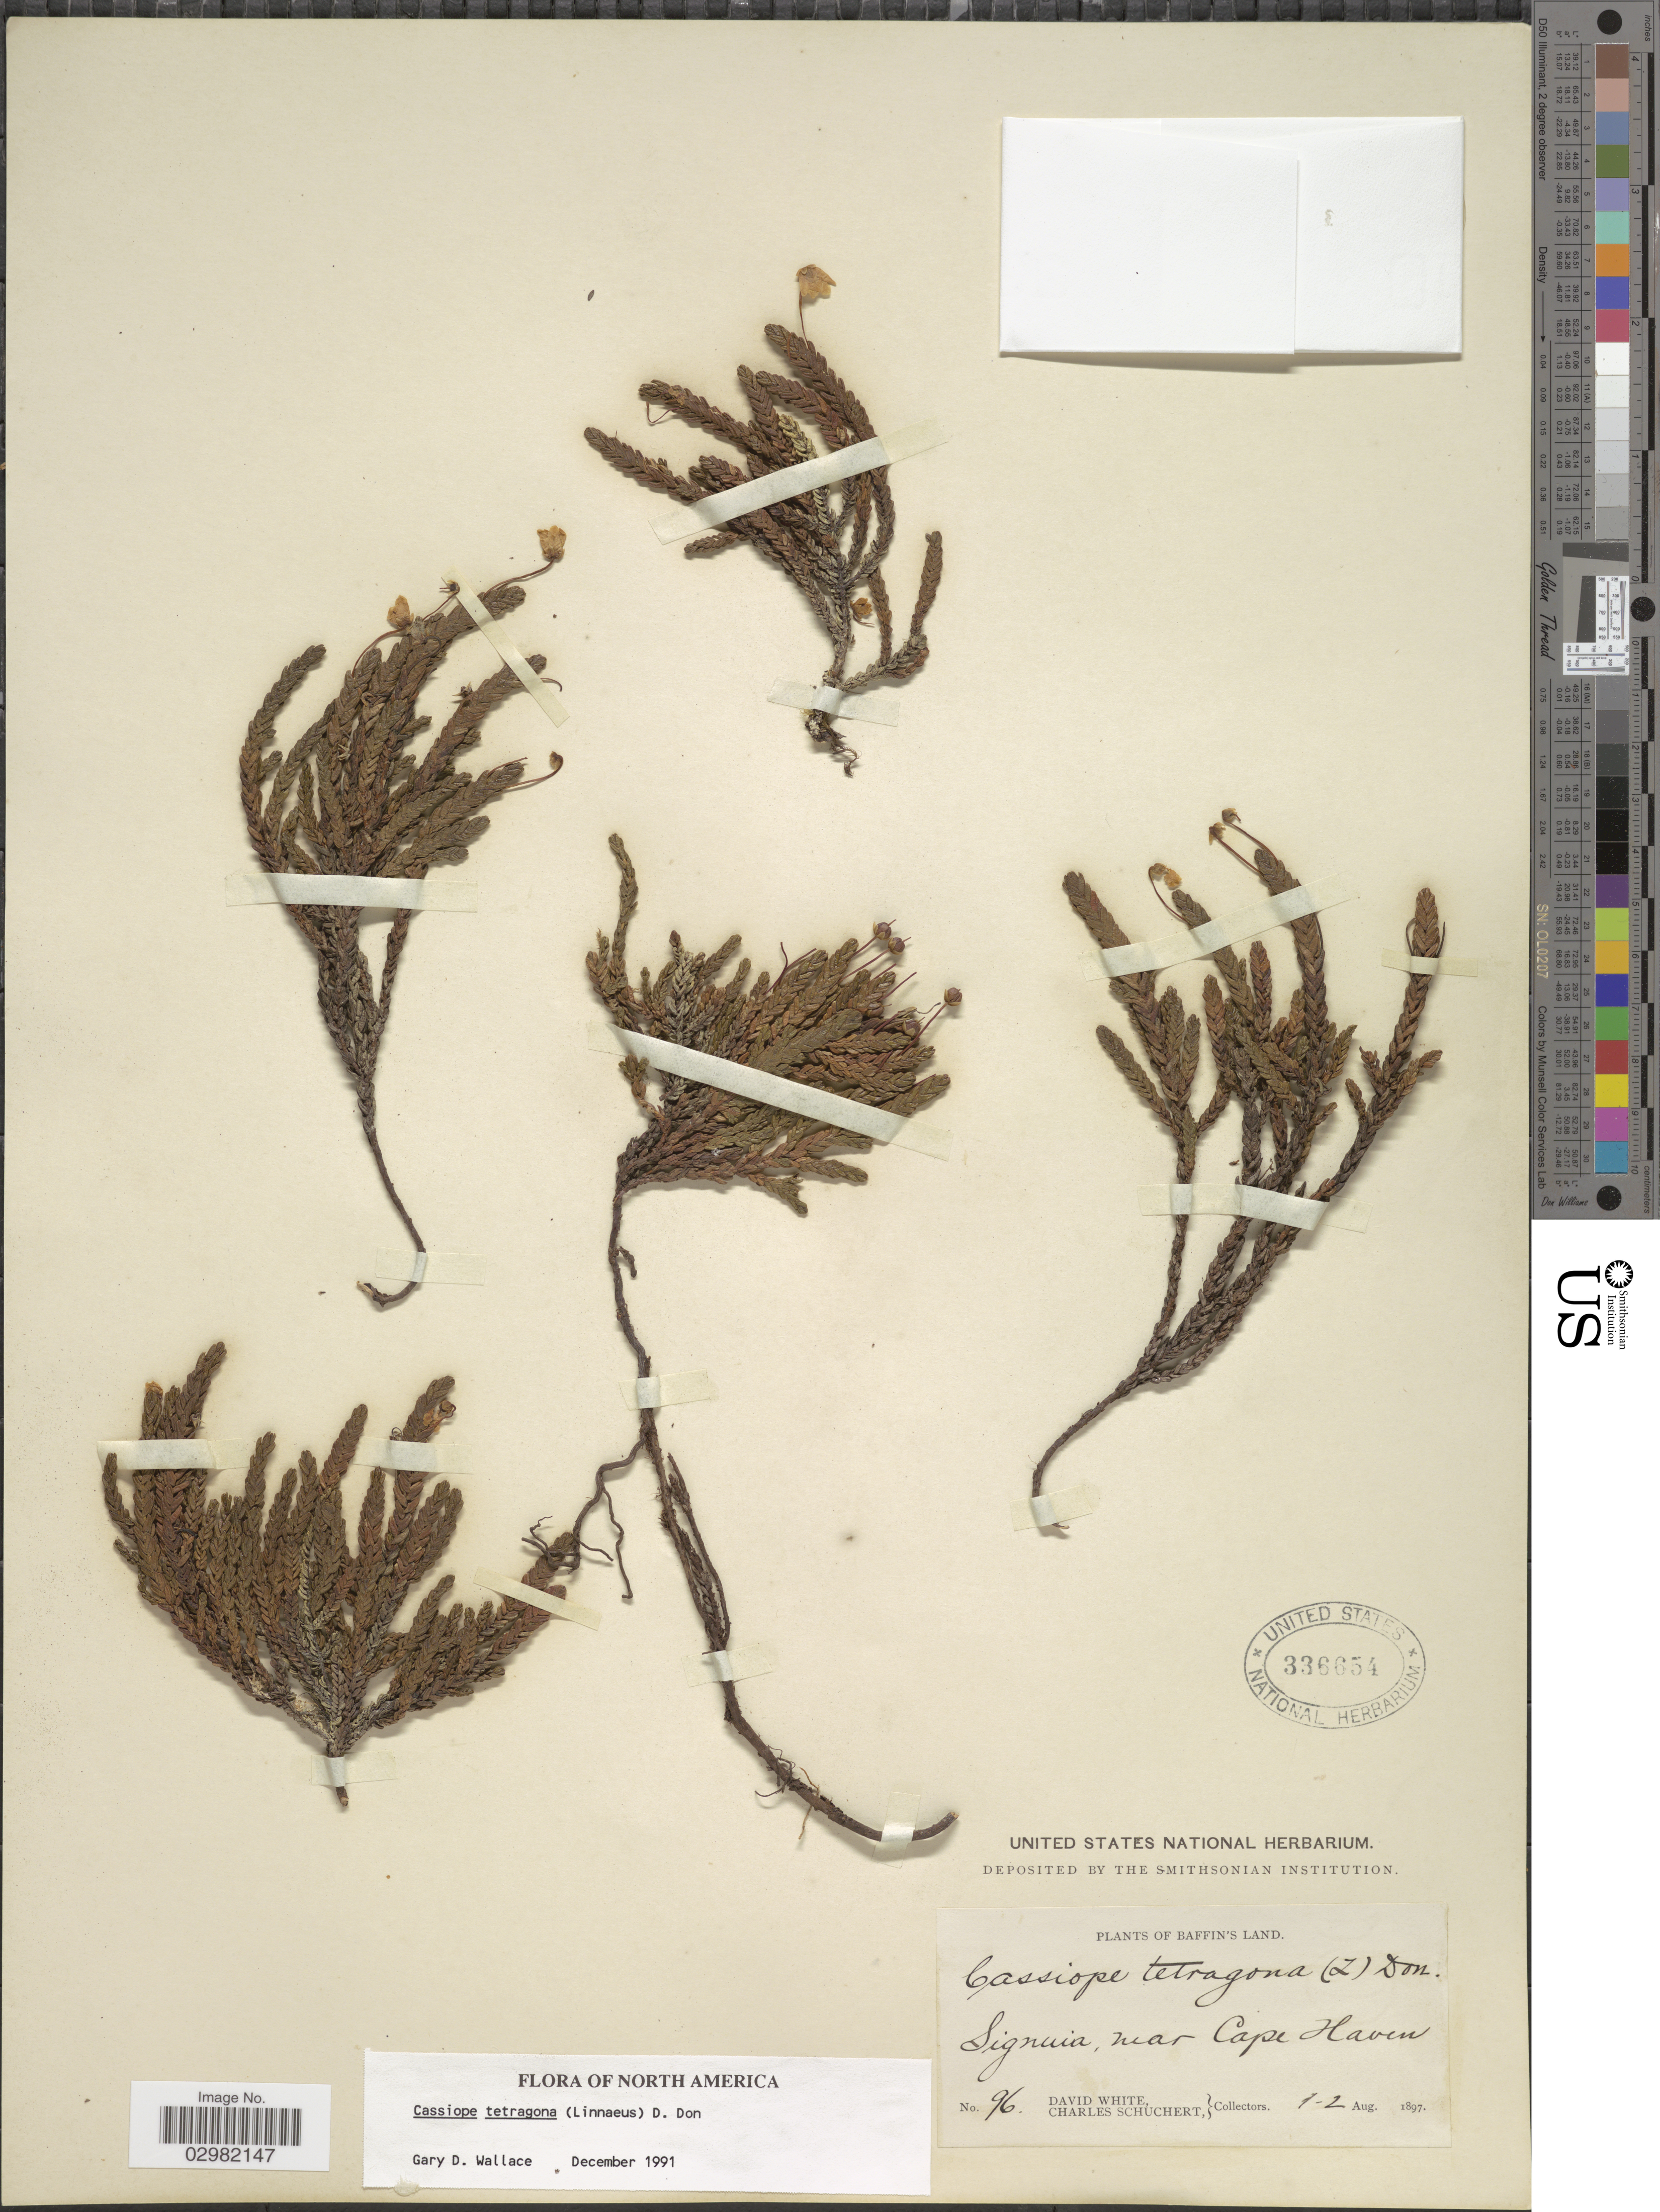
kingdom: Plantae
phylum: Tracheophyta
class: Magnoliopsida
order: Ericales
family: Ericaceae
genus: Cassiope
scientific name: Cassiope tetragona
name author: (L.) D. Don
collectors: D. White & C. Schuchert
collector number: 96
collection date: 1897-08-01/1897-08-02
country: Canada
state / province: Nunavut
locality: Baffin's Land. Signuia, near Cape Haven.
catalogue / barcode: US 336654